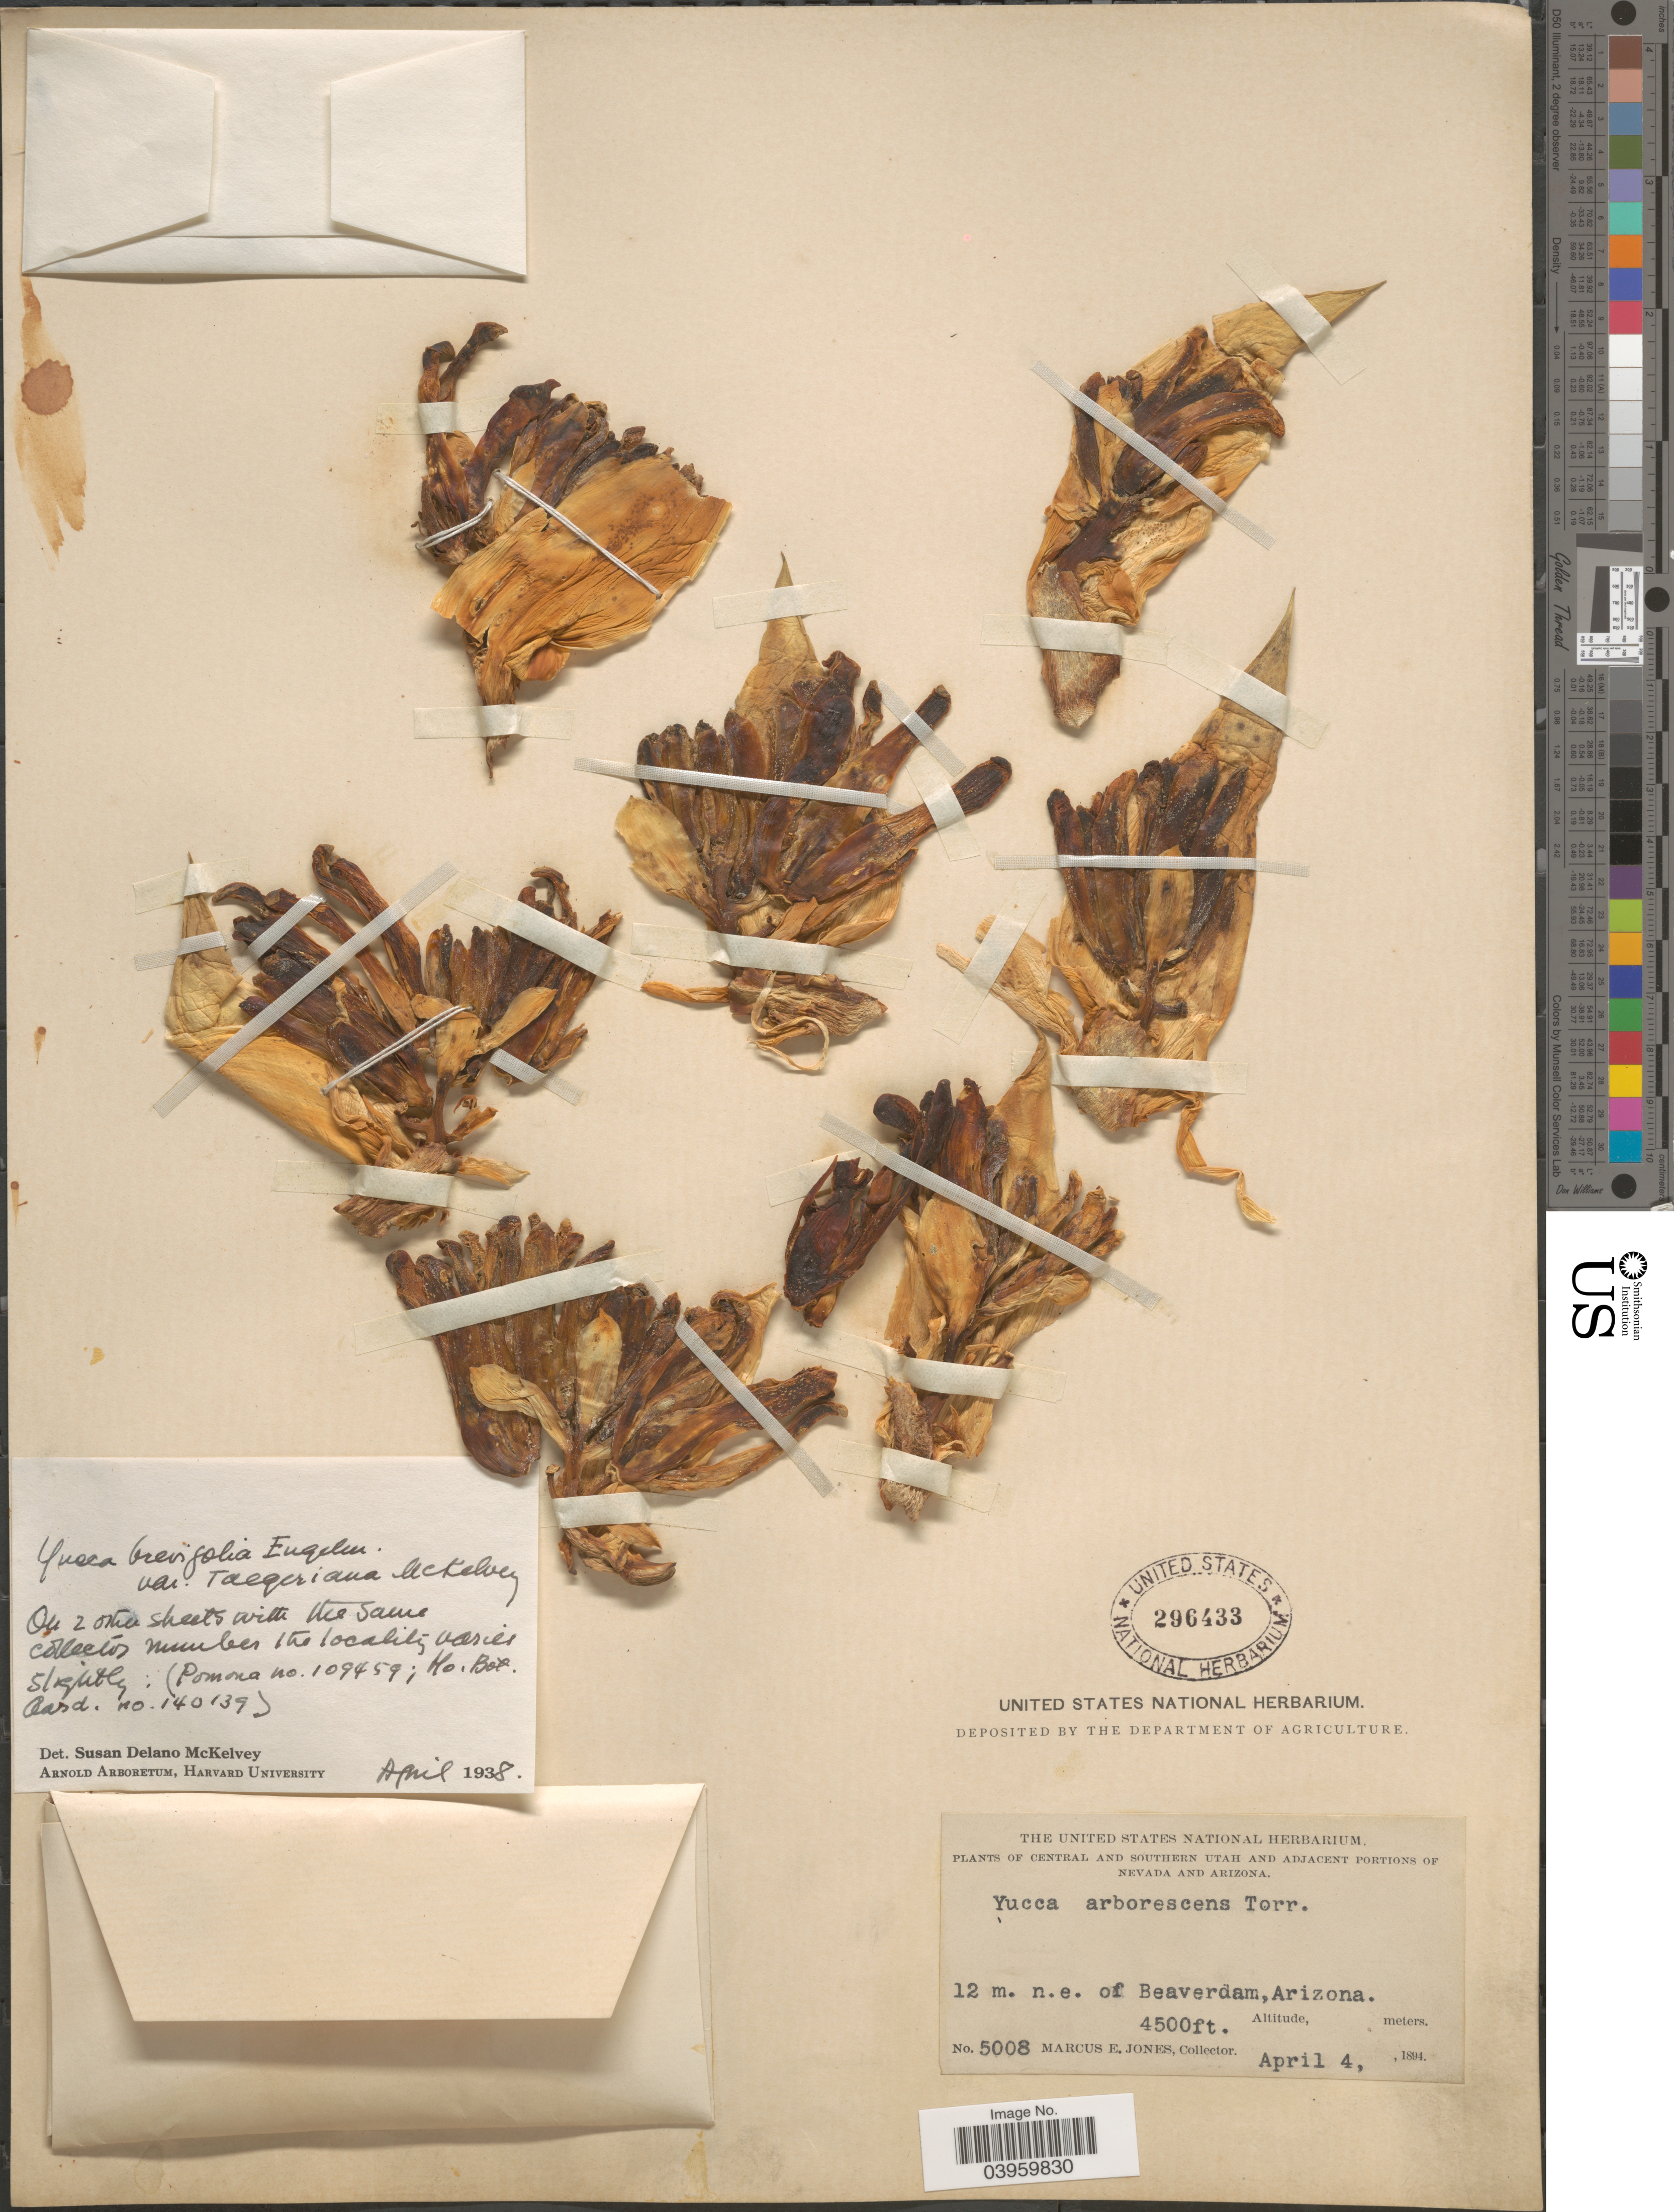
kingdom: Plantae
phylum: Tracheophyta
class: Liliopsida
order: Asparagales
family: Asparagaceae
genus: Yucca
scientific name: Yucca brevifolia var. jaegeriana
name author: McKelvey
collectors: M. E. Jones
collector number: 5008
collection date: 1894-04-04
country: United States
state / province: Arizona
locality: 12 m. n.e. of Beaverdam.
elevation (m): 1372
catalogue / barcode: US 296433